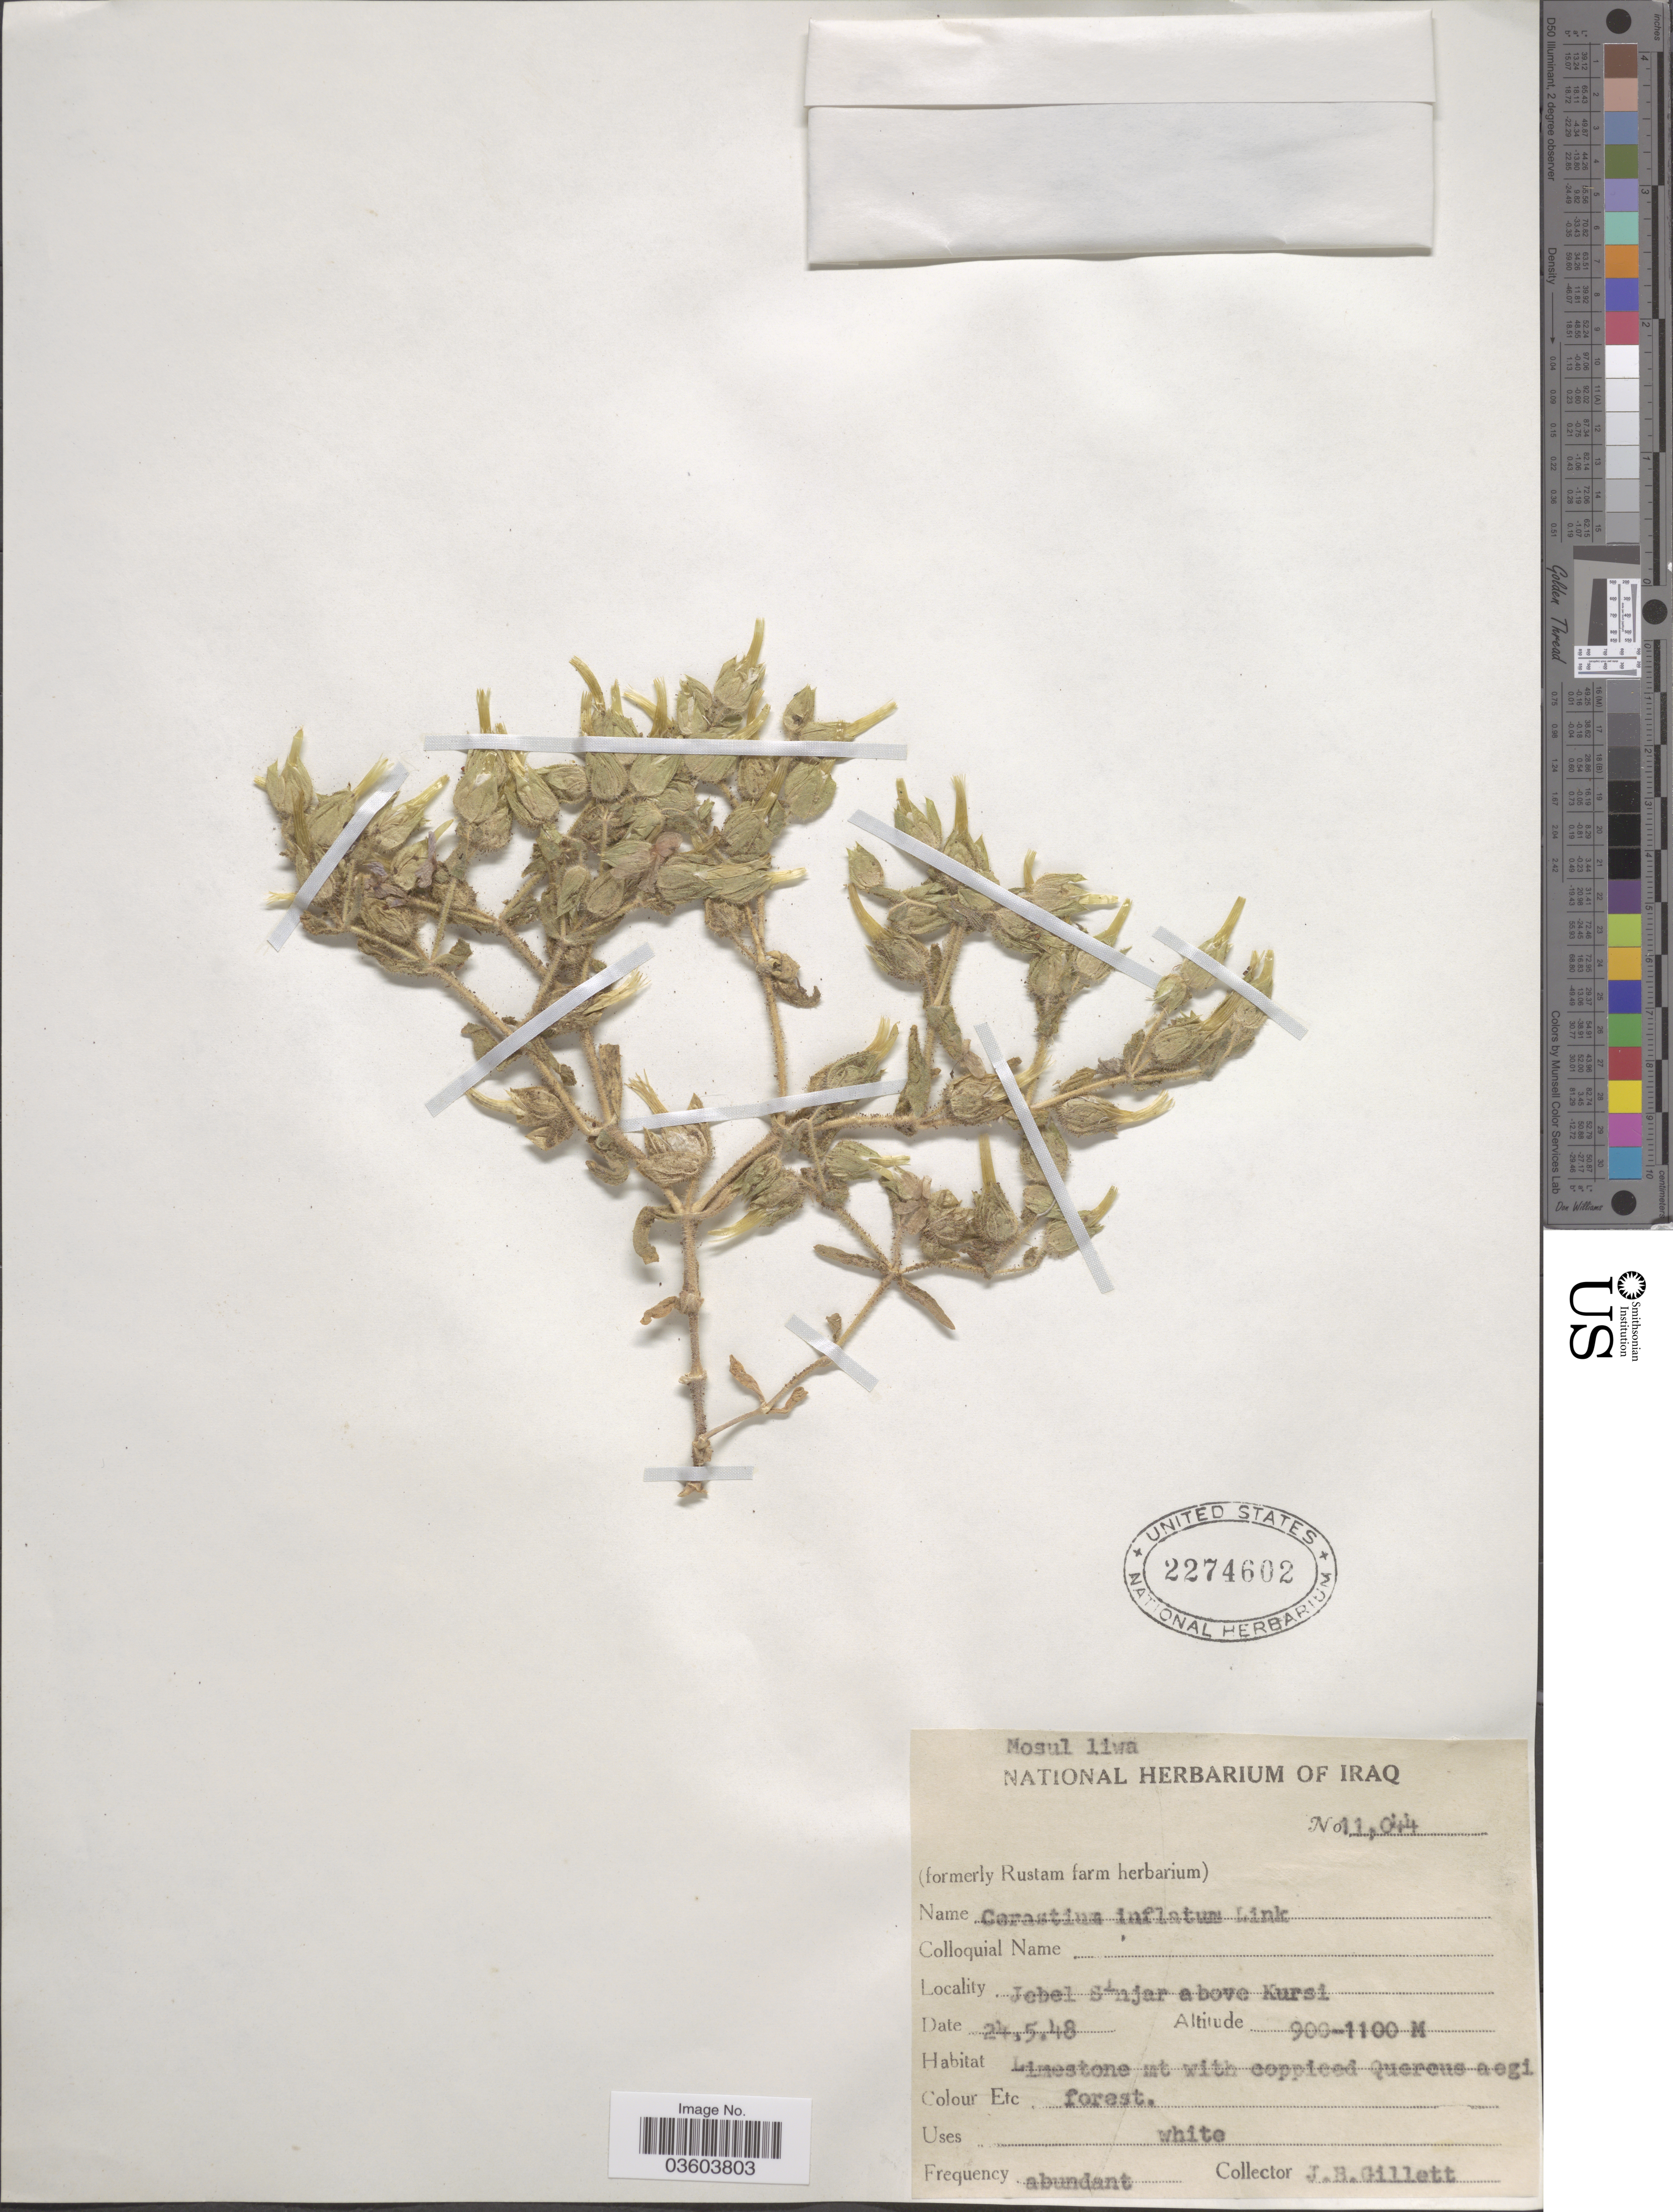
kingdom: Plantae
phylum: Tracheophyta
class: Magnoliopsida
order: Caryophyllales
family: Caryophyllaceae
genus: Cerastium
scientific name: Cerastium inflatum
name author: Link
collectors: J. B. Gillett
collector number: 11044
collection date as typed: Transcribed d/m/y: 24/5/48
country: Iraq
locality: Jebel Sinjar above Kursi.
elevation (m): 900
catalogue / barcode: US 2274602